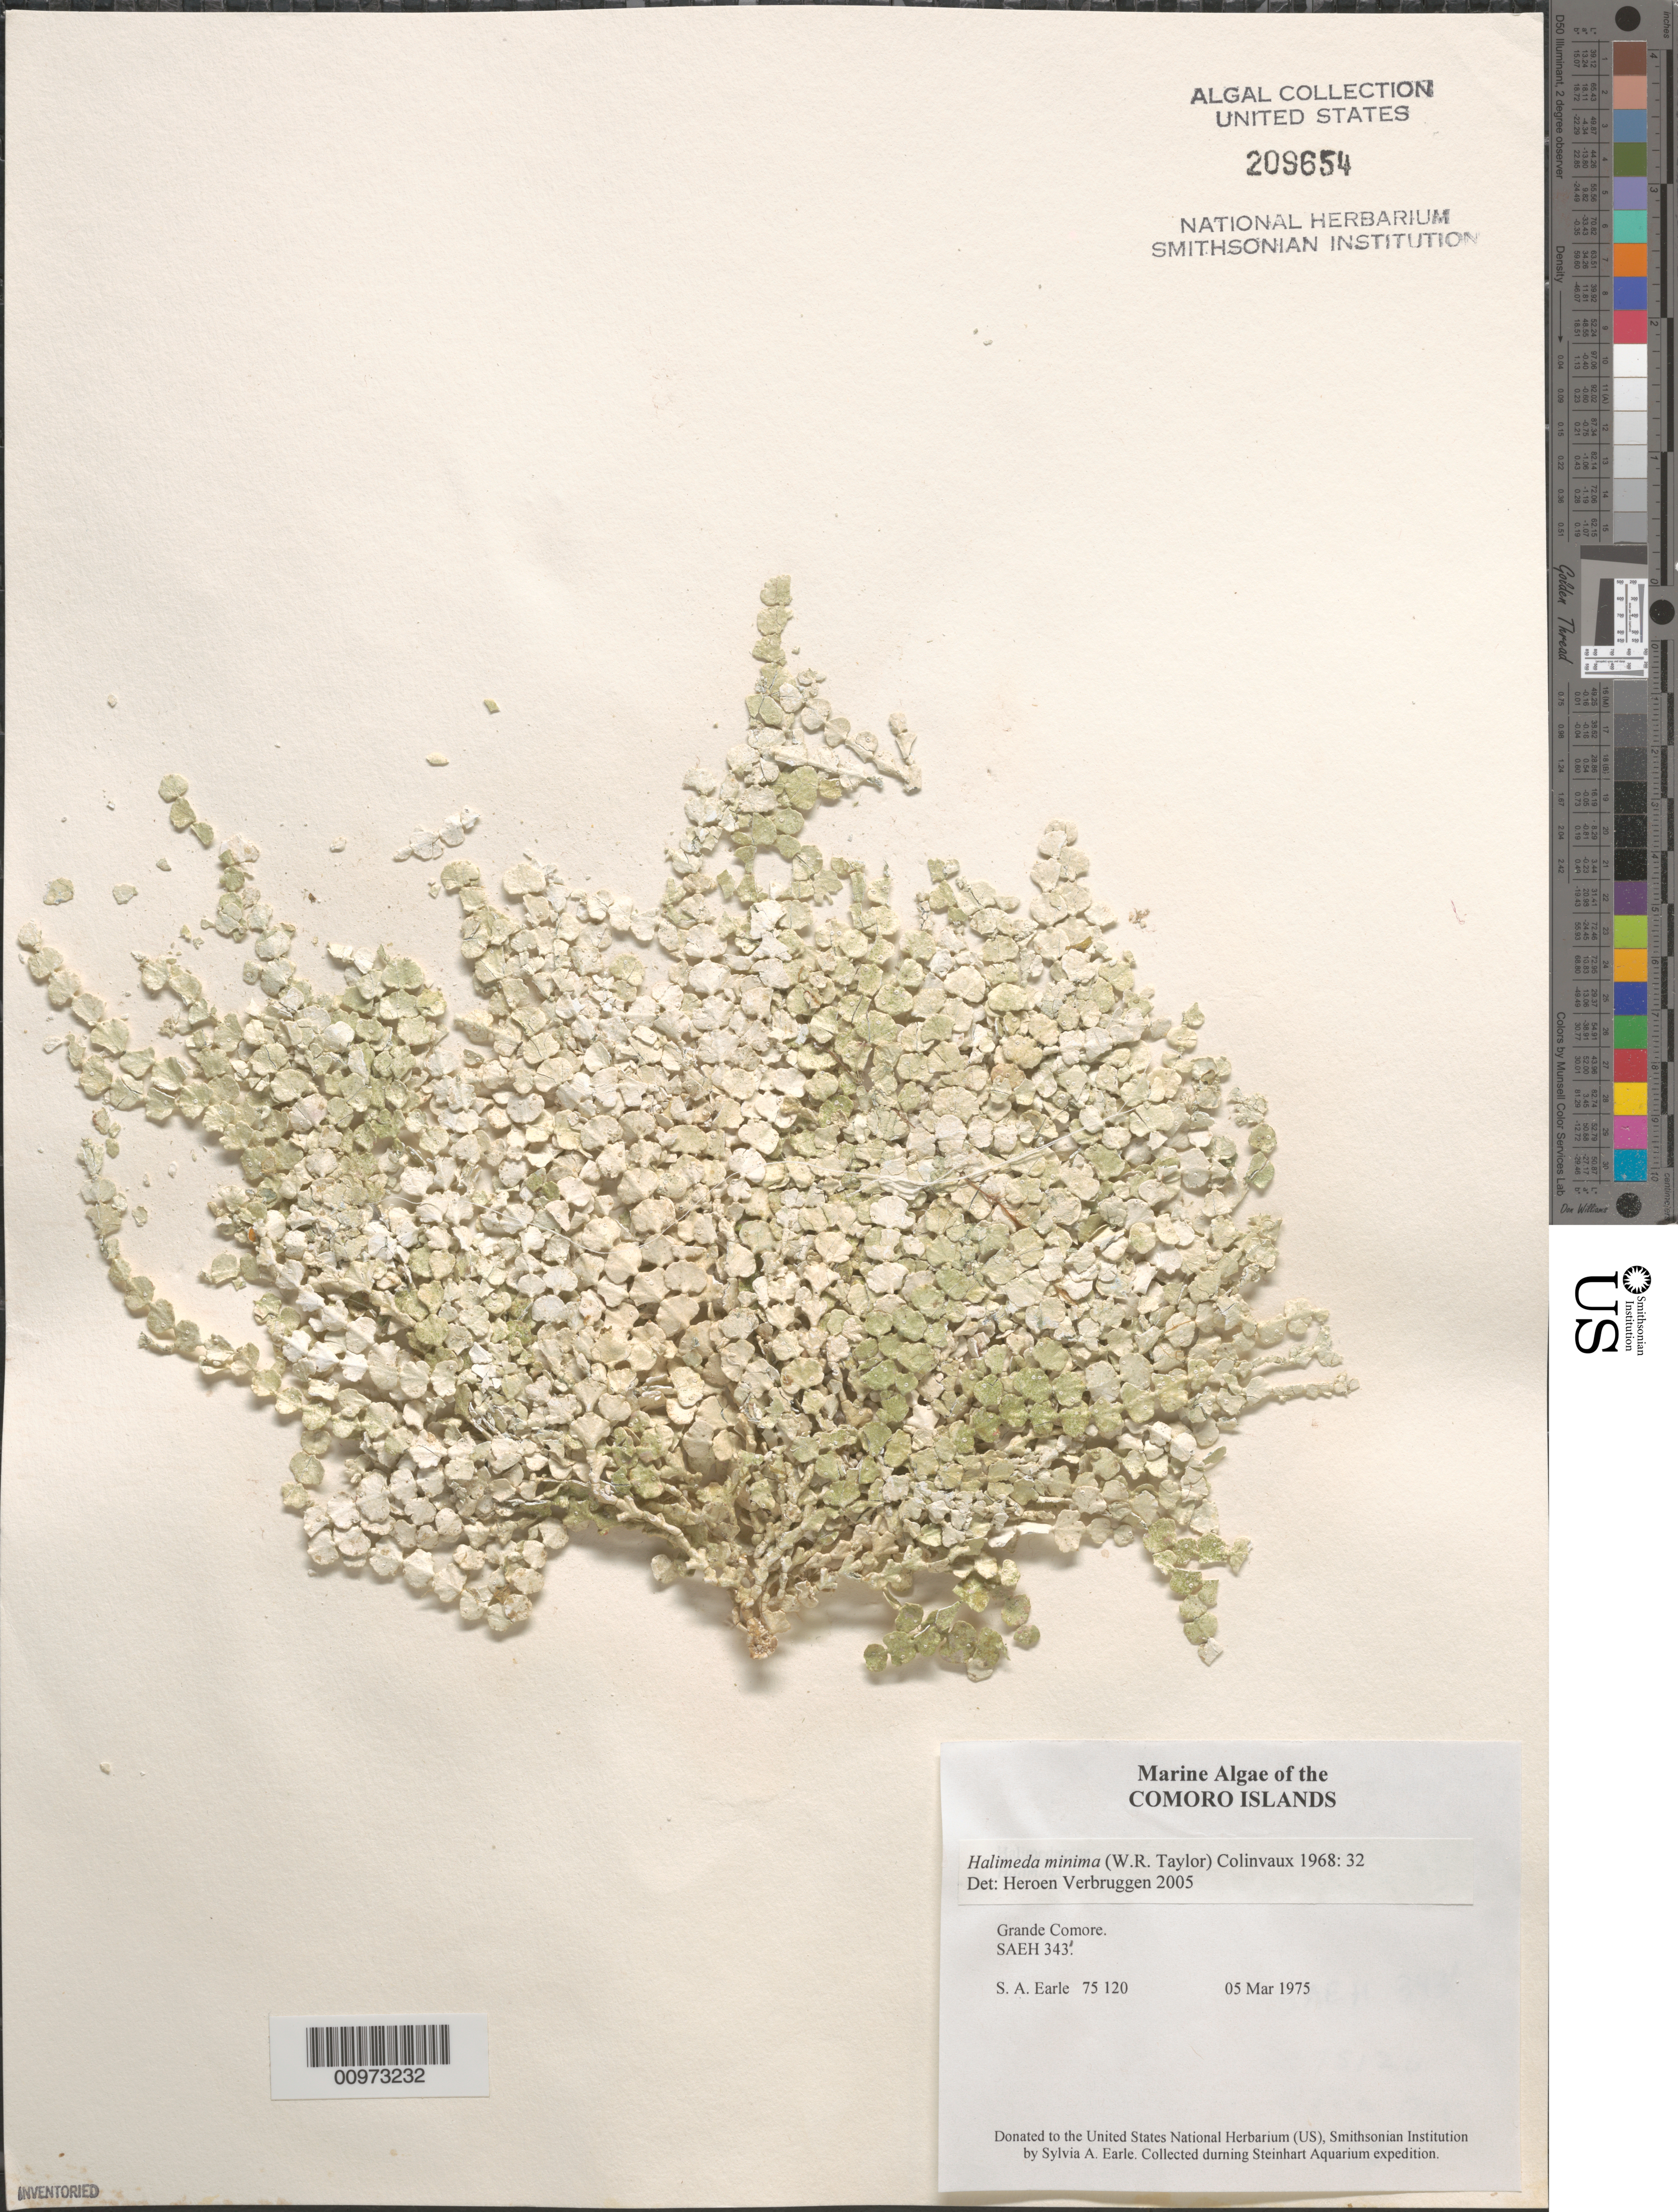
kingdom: Plantae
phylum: Chlorophyta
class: Ulvophyceae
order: Bryopsidales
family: Halimedaceae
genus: Halimeda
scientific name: Halimeda minima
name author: (W.R. Taylor) Hillis-Colinvaux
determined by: Verbruggen, H.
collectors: S. A. Earle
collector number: SE 75120 & SAEH 343'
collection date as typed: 05 Mar 1975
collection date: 1975-03-05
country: Comoros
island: Grande Comore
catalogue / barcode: US 209654